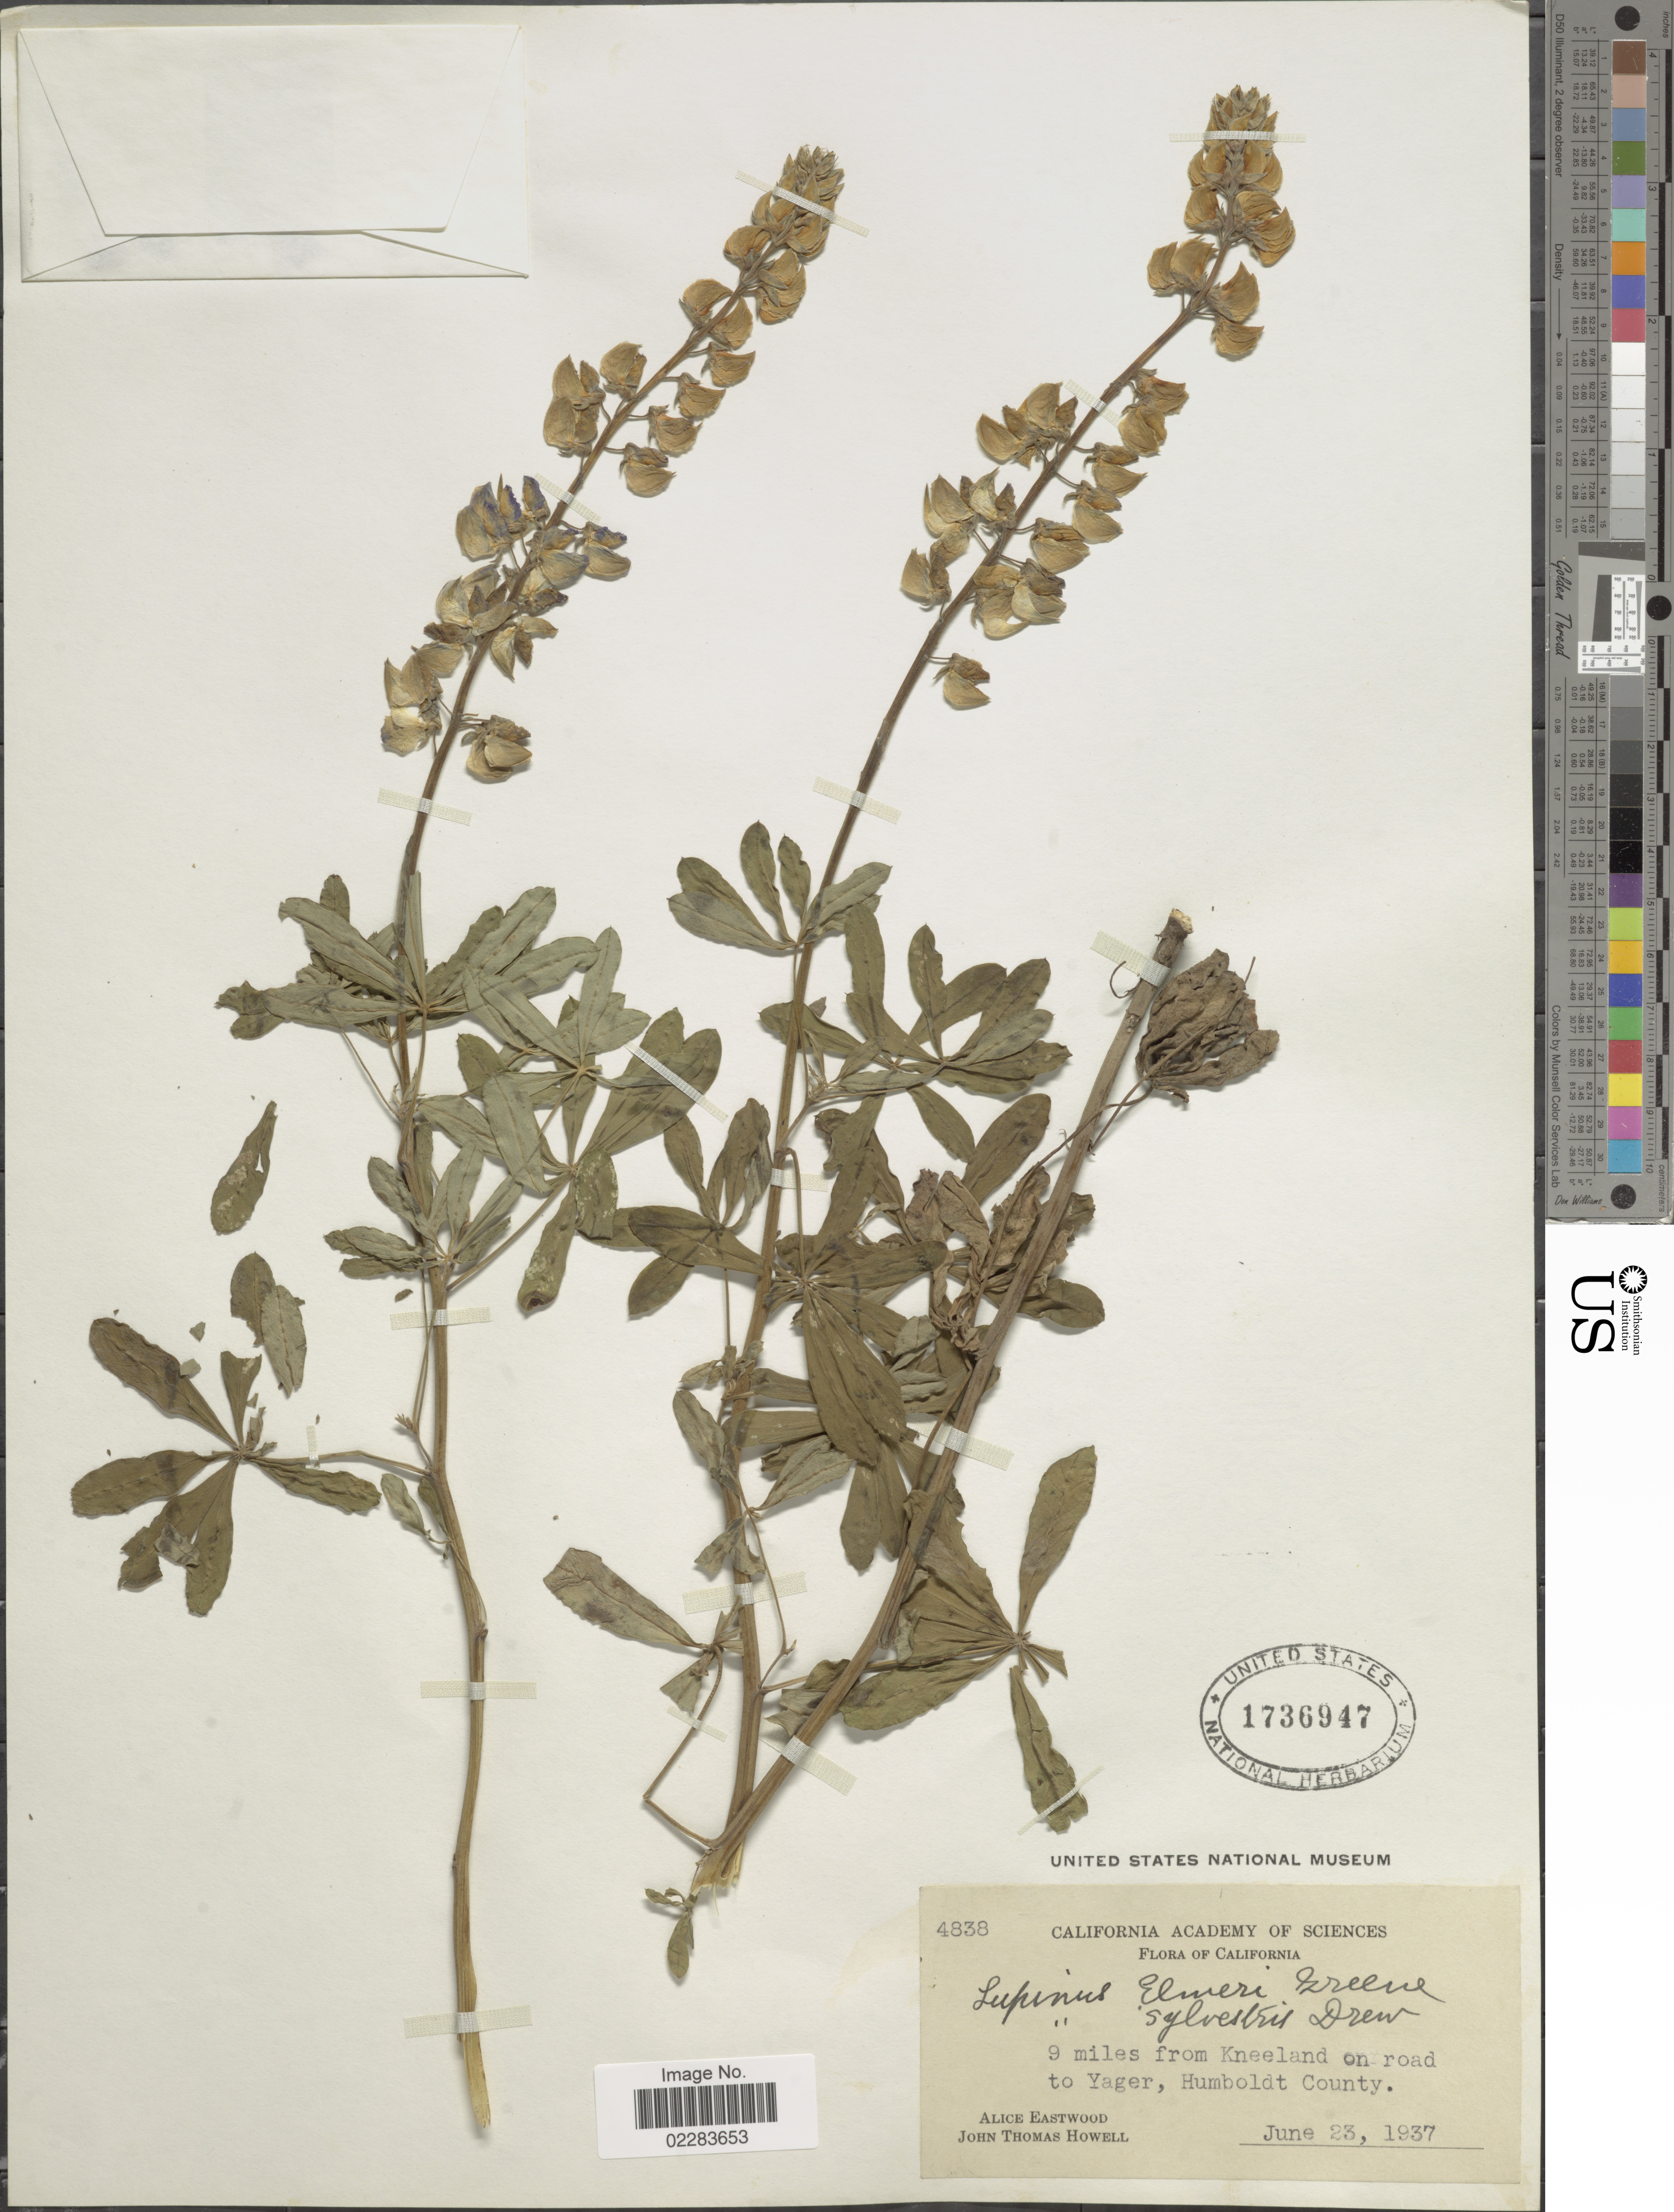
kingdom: Plantae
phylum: Tracheophyta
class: Magnoliopsida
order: Fabales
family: Fabaceae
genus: Lupinus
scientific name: Lupinus albicaulis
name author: Douglas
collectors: A. Eastwood & J. T. Howell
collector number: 4838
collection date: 1937-06-23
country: United States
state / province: California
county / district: Humboldt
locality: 9 miles from Kneeland on road to Yager, Humbolt County.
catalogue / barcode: US 1736947